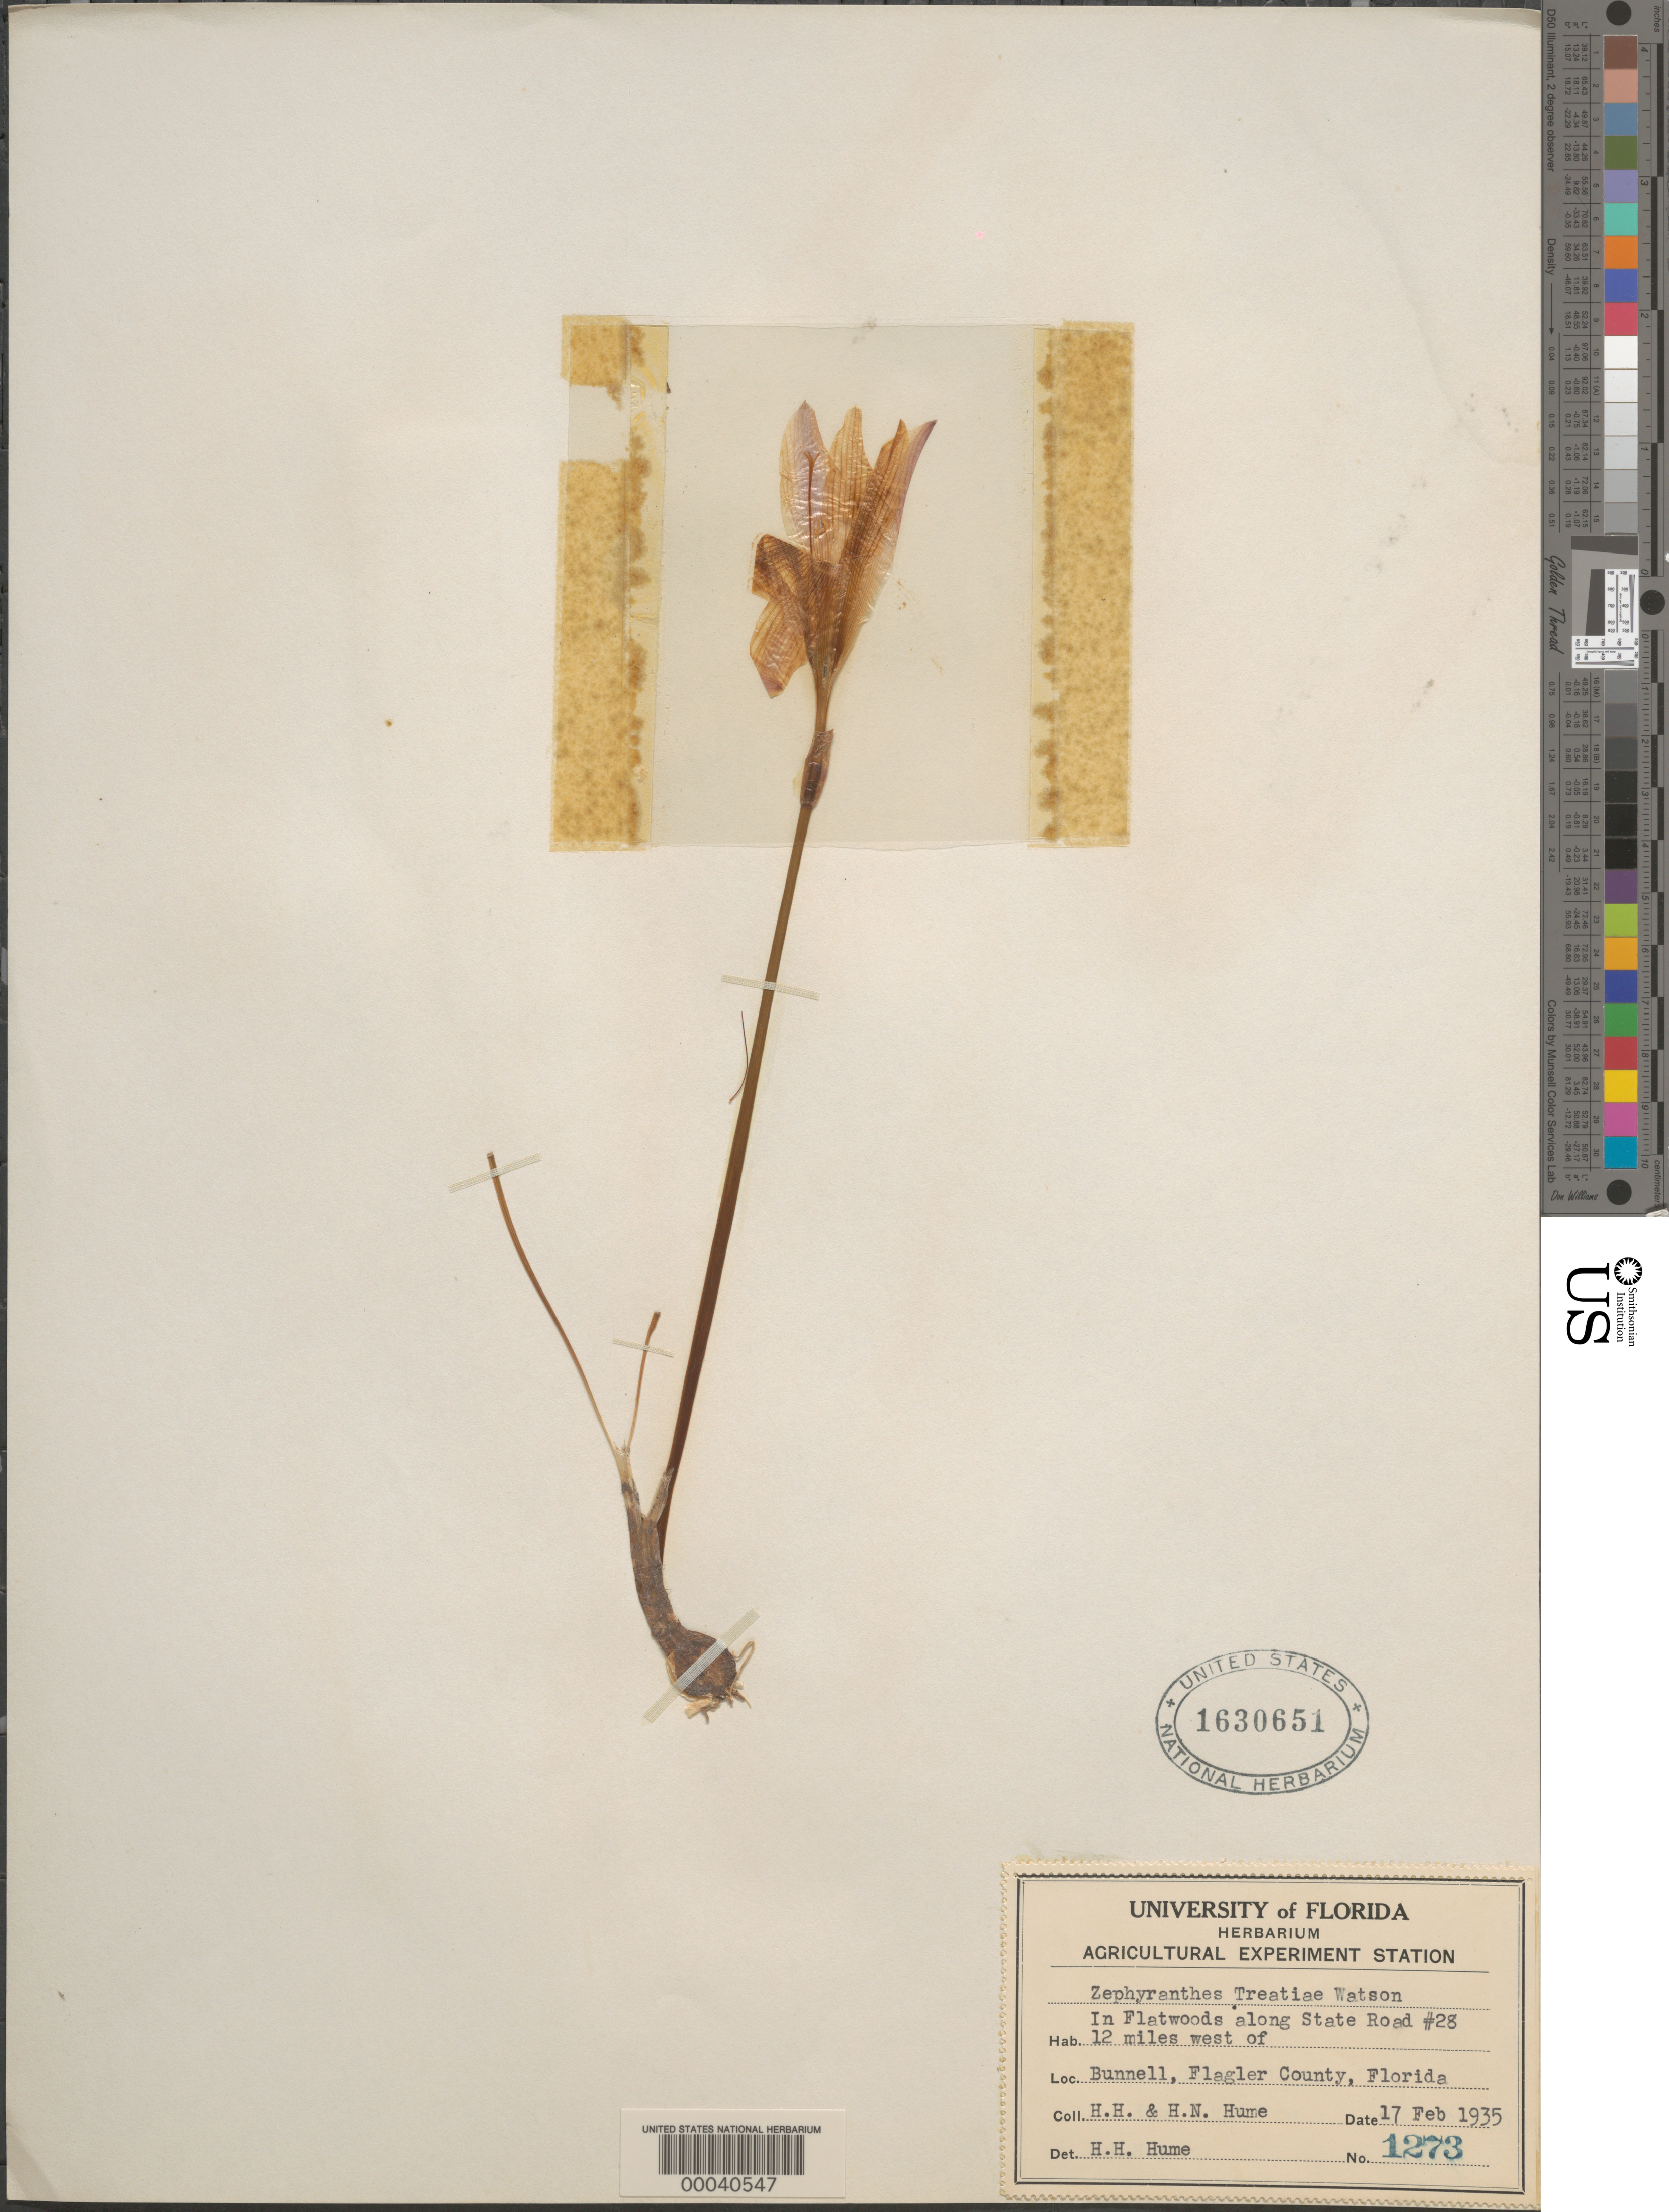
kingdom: Plantae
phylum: Tracheophyta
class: Liliopsida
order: Asparagales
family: Amaryllidaceae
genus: Zephyranthes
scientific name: Zephyranthes treatiae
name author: S. Watson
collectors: H. Hume & H. Hume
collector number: Univ Of Fl Herb 1273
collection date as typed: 17 Feb 1935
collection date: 1935-02-17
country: United States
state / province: Florida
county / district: Flagler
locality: Along state rd. 28, 12 mi. w of bunnell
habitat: In flatwoods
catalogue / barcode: US 1630651